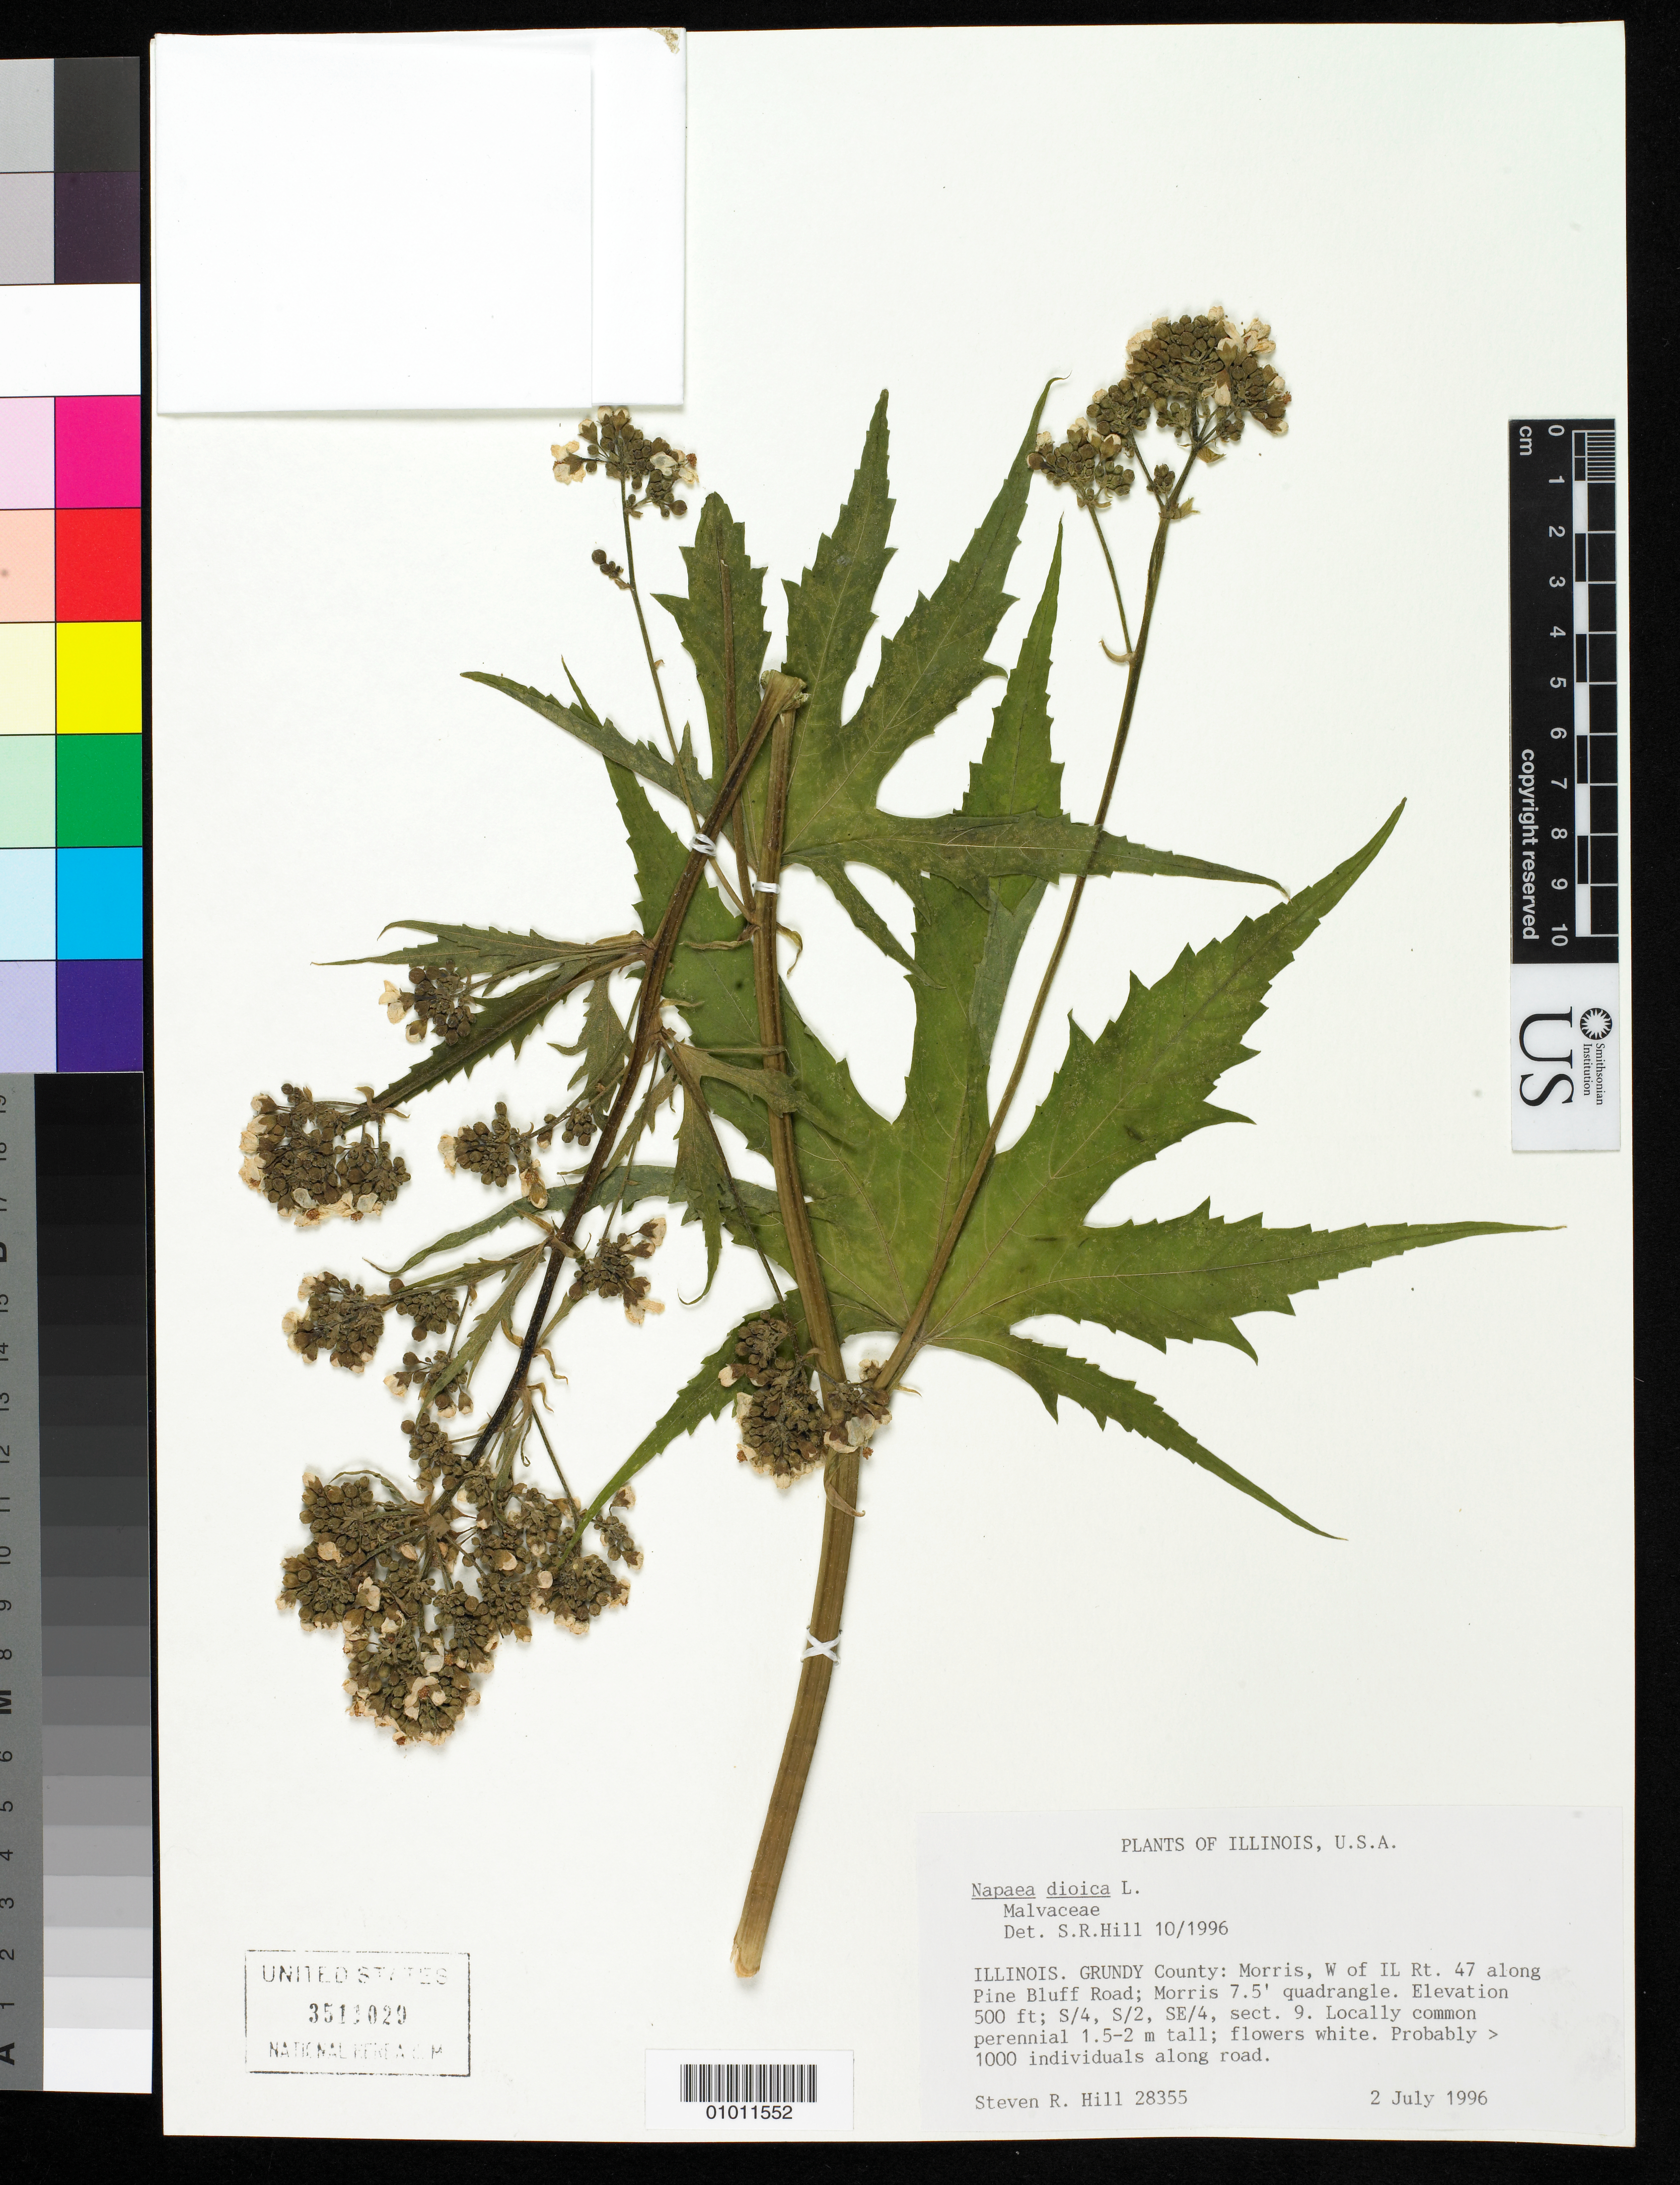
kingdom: Plantae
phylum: Tracheophyta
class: Magnoliopsida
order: Malvales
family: Malvaceae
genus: Napaea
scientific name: Napaea dioica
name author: L.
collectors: S. R. Hill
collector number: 28355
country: United States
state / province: Illinois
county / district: Grundy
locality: Morris, W of IL Rt. 47 along Pine Bluff Road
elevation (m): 152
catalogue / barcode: US 3511029